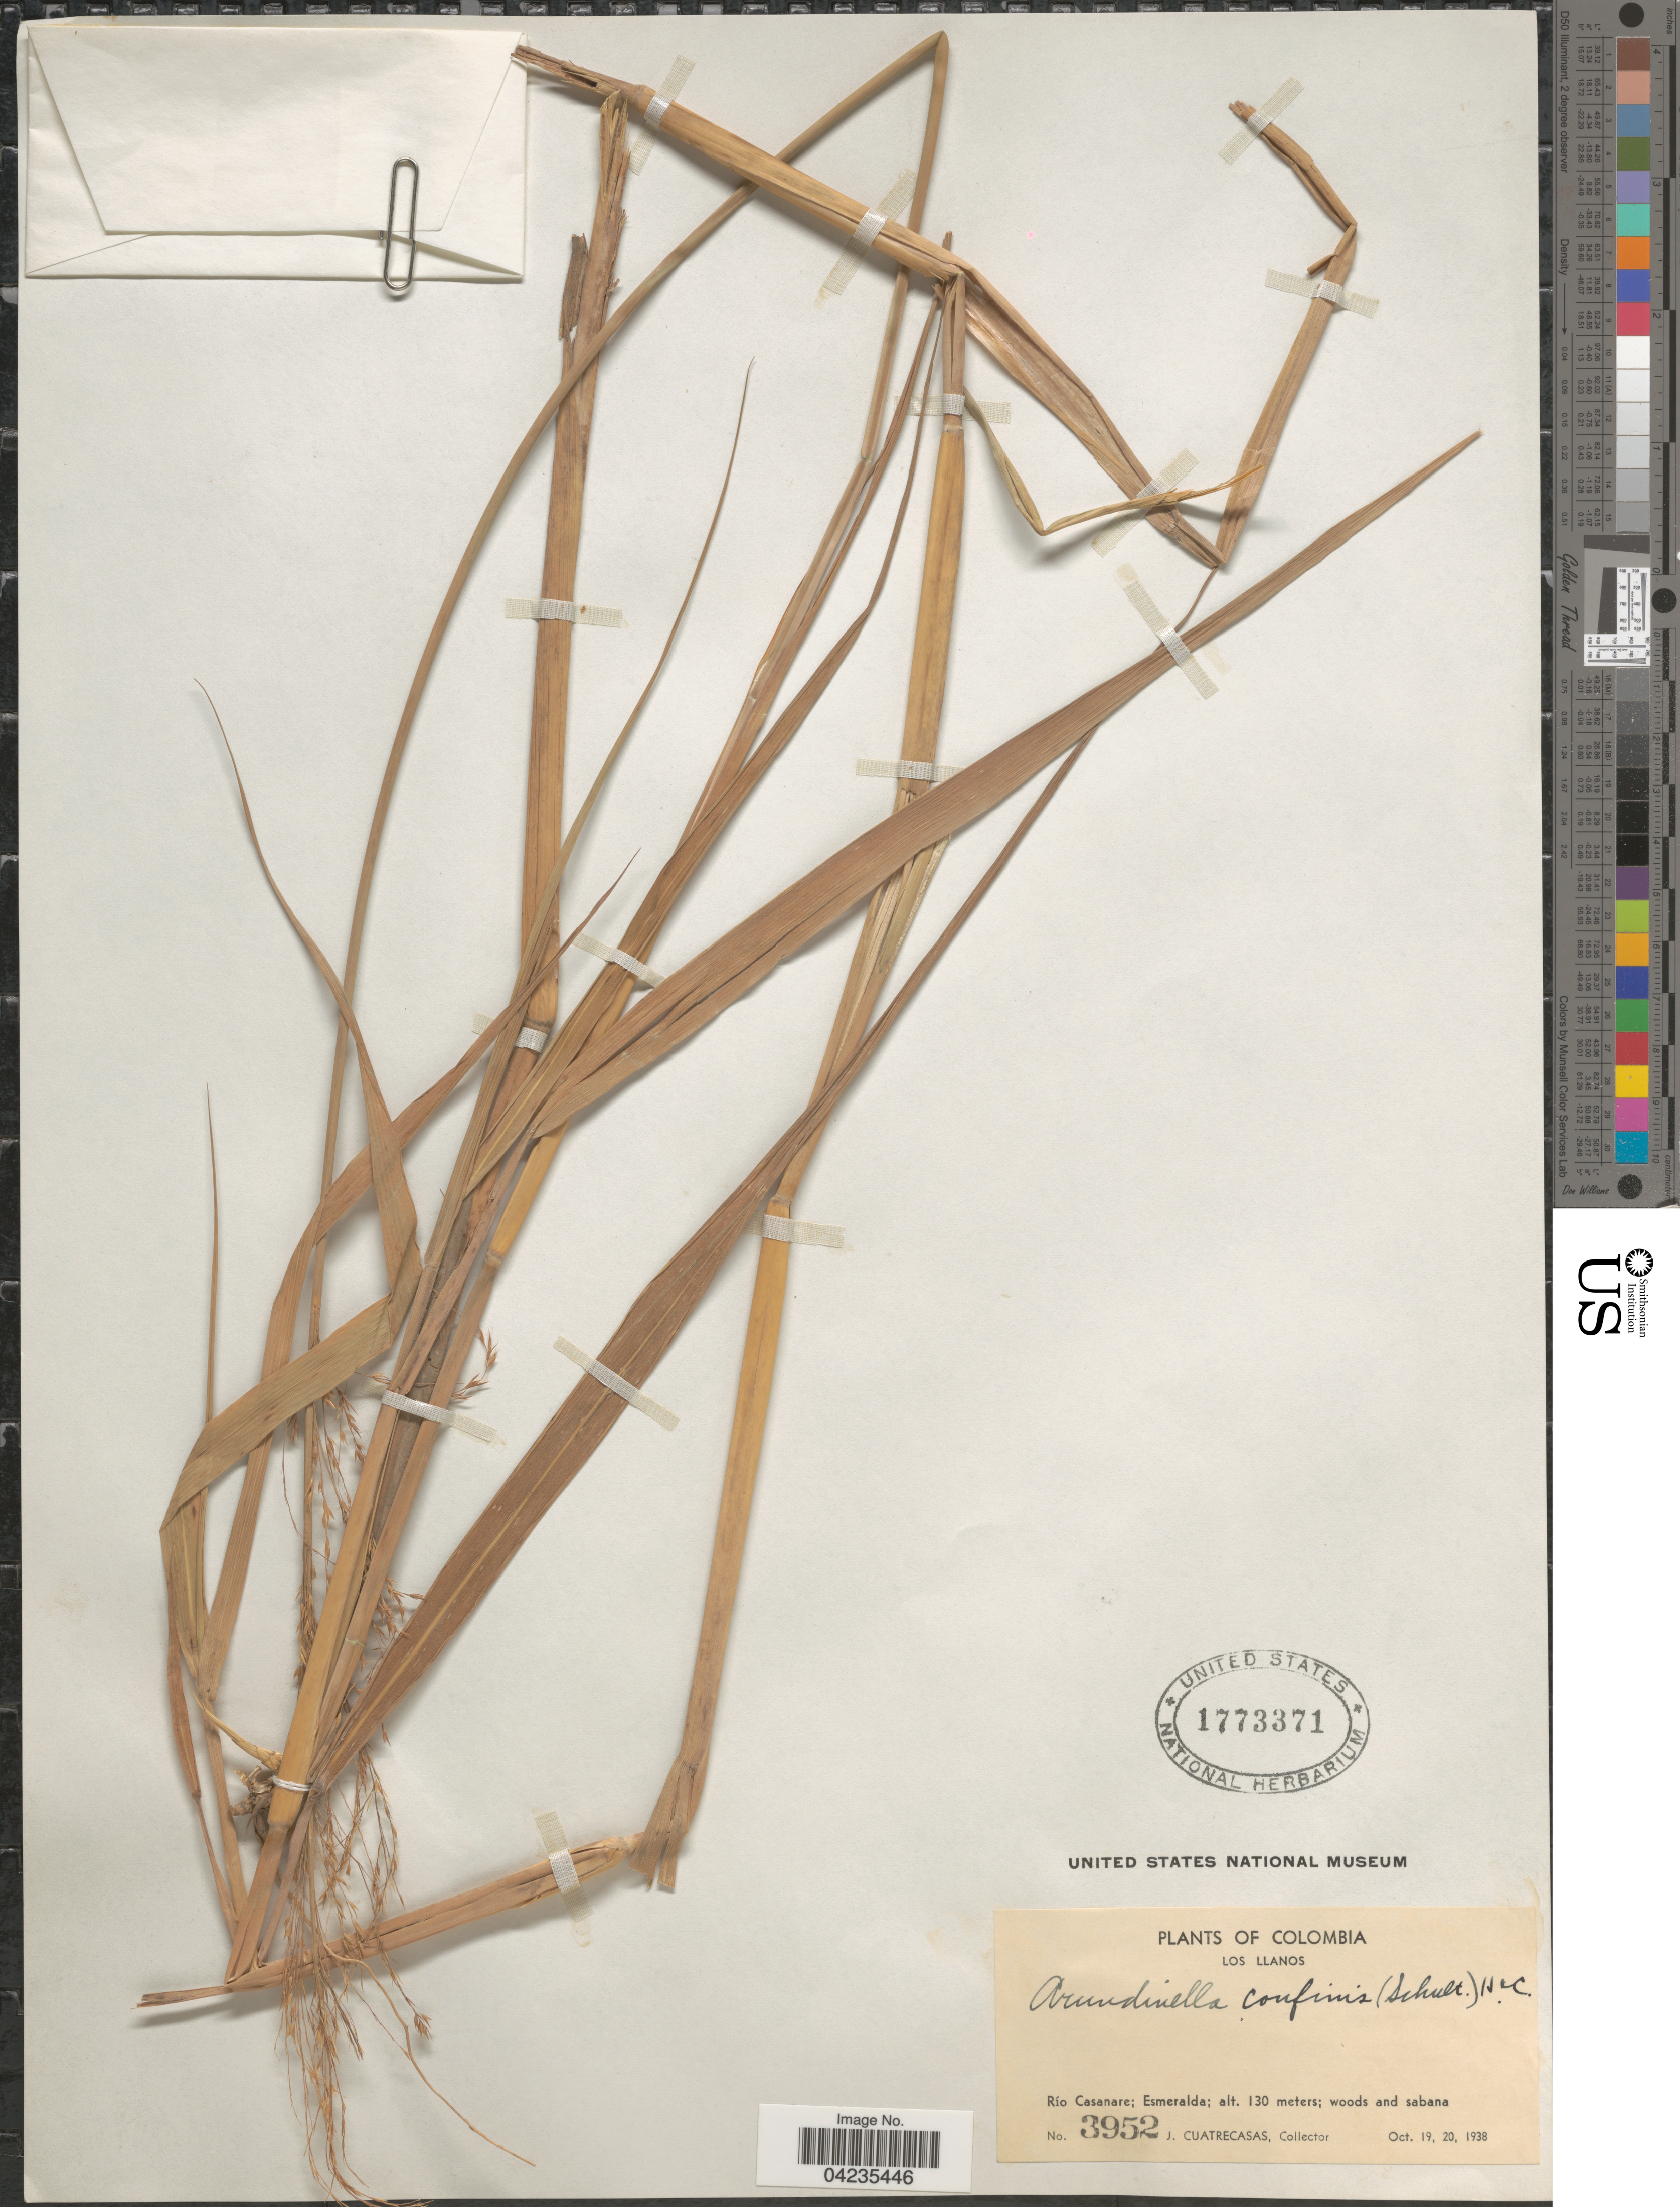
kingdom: Plantae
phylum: Tracheophyta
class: Liliopsida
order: Poales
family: Poaceae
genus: Arundinella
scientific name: Arundinella hispida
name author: (Humb. & Bonpl. ex Willd.) Kuntze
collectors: J. Cuatrecasas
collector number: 3952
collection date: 1938-10-19/1938-10-20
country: Colombia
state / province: Casanare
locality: Los Llanos. Río Casanare; Esmeralda.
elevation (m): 130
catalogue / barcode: US 1773371